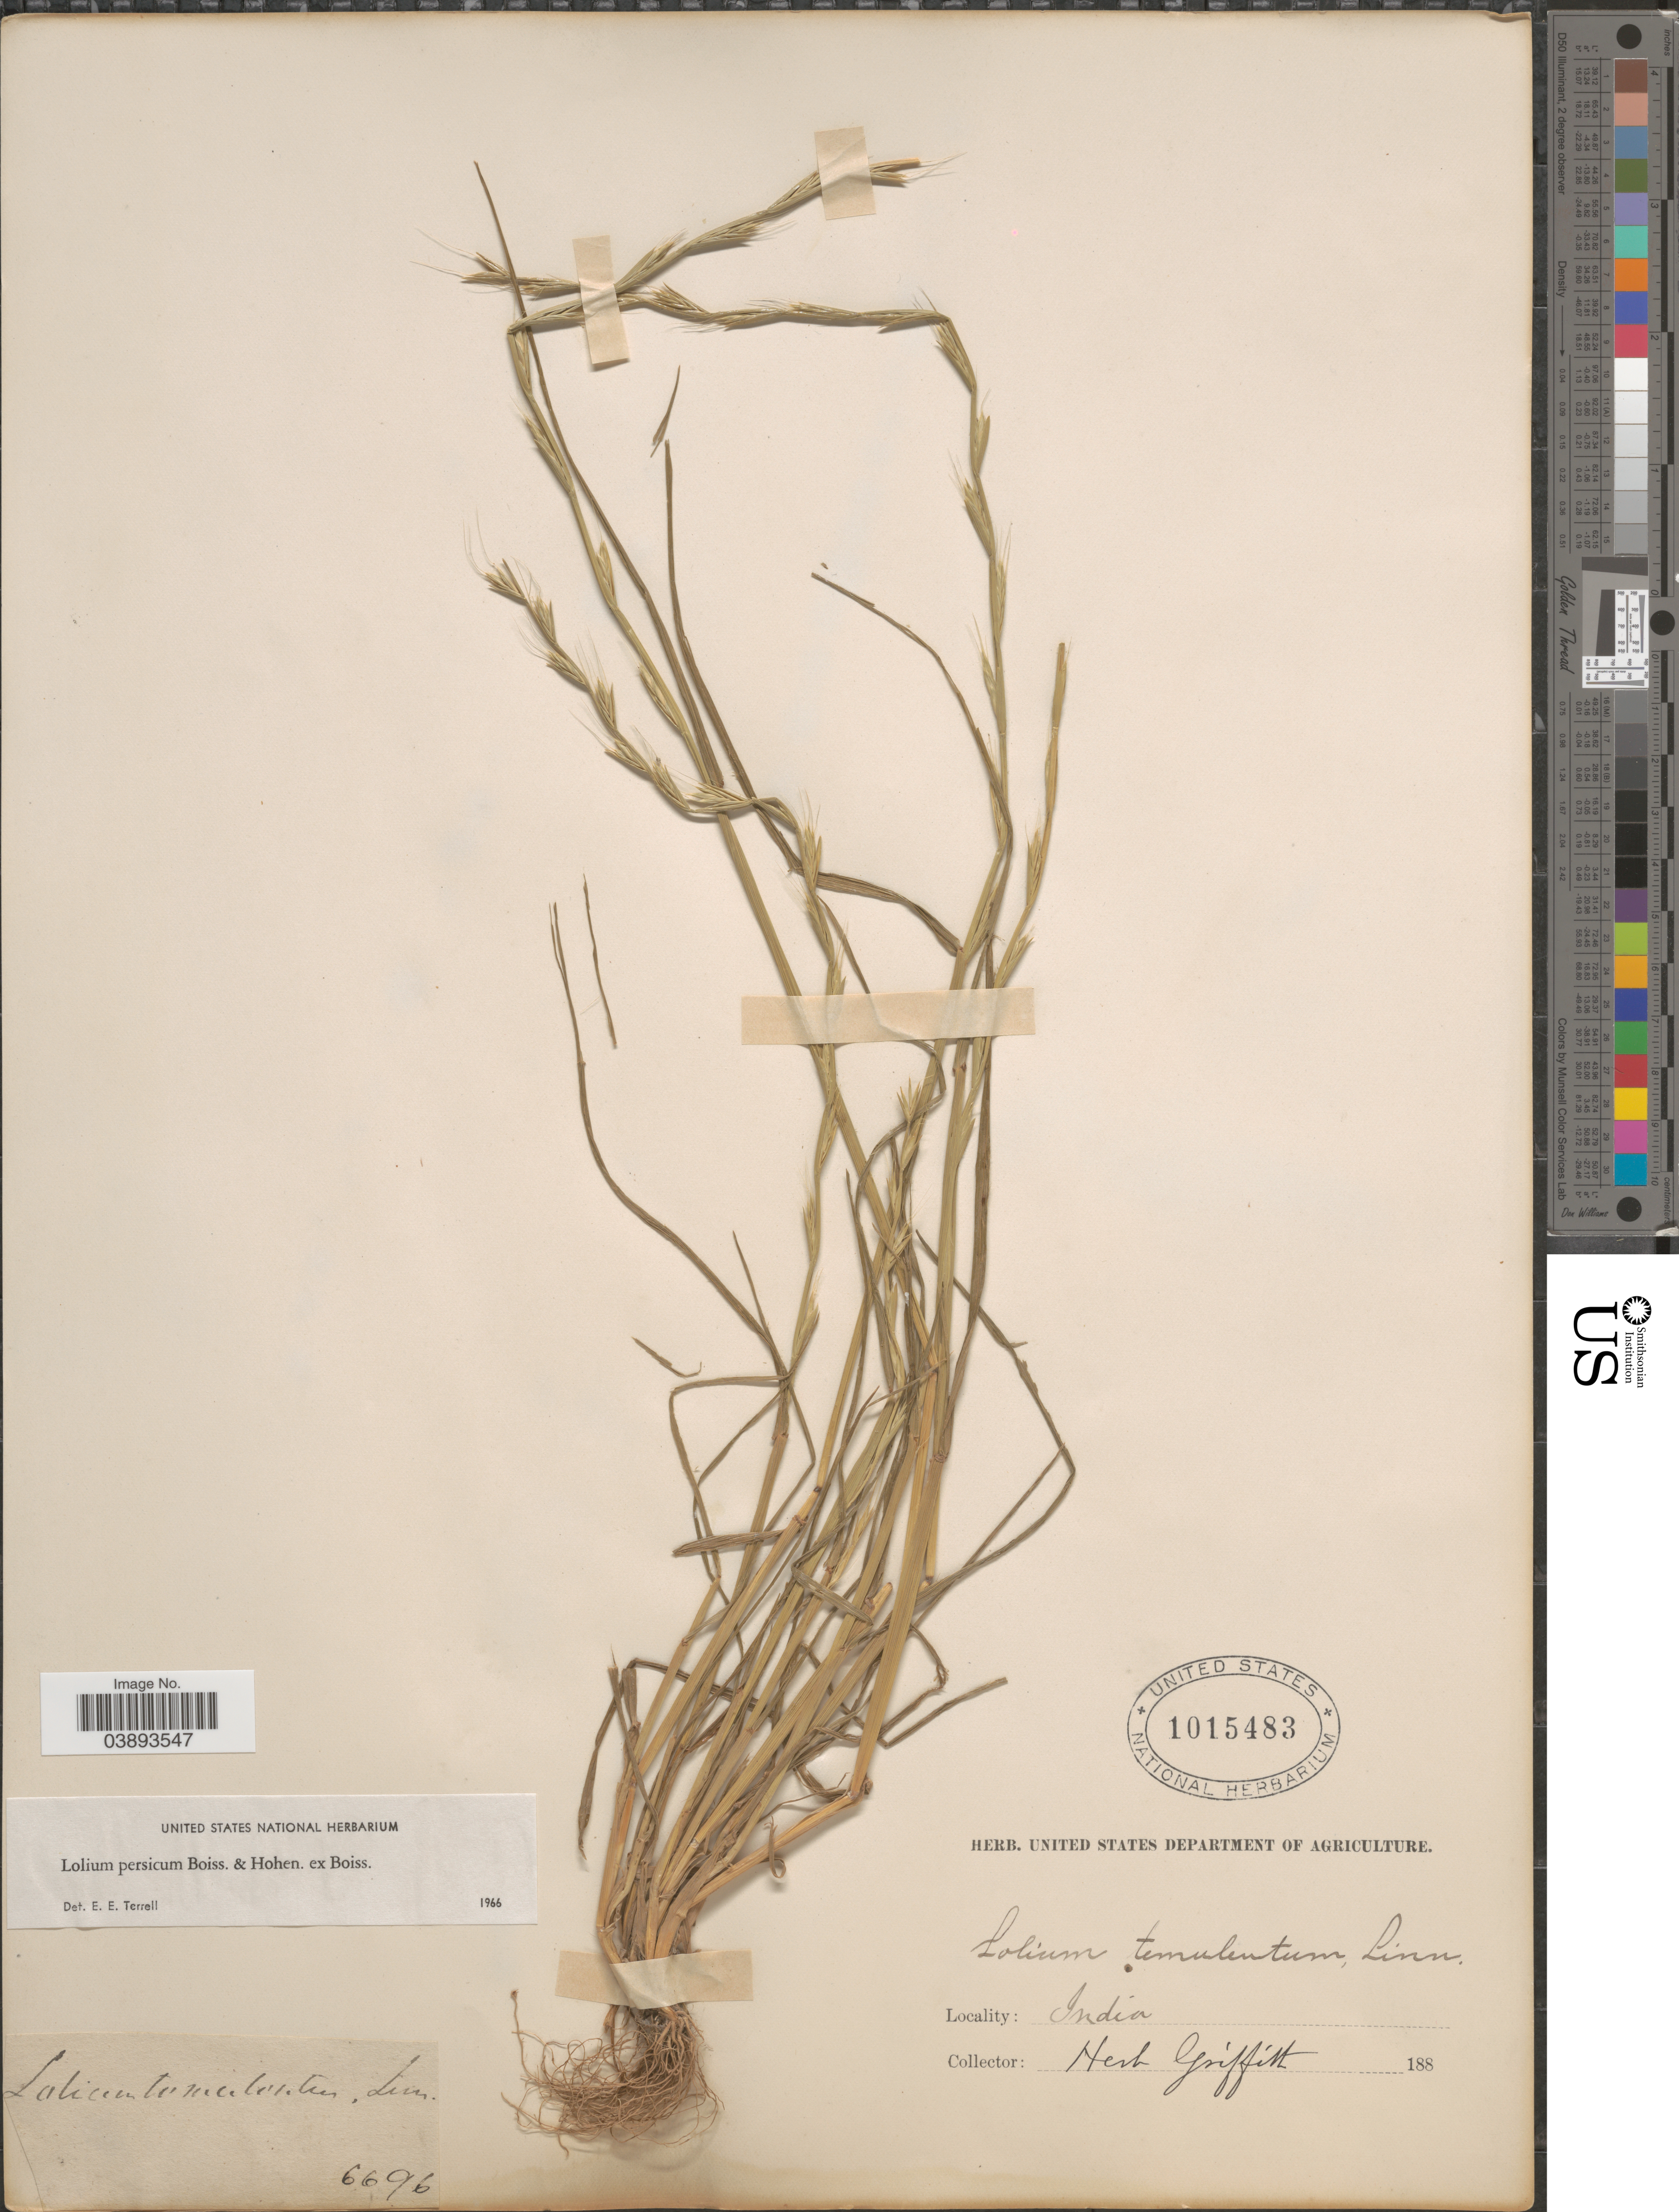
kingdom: Plantae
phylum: Tracheophyta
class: Liliopsida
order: Poales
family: Poaceae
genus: Lolium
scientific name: Lolium persicum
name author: Boiss. & Hohen.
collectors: ex herb. Griffith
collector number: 6696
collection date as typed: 188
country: India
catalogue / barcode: US 1015483